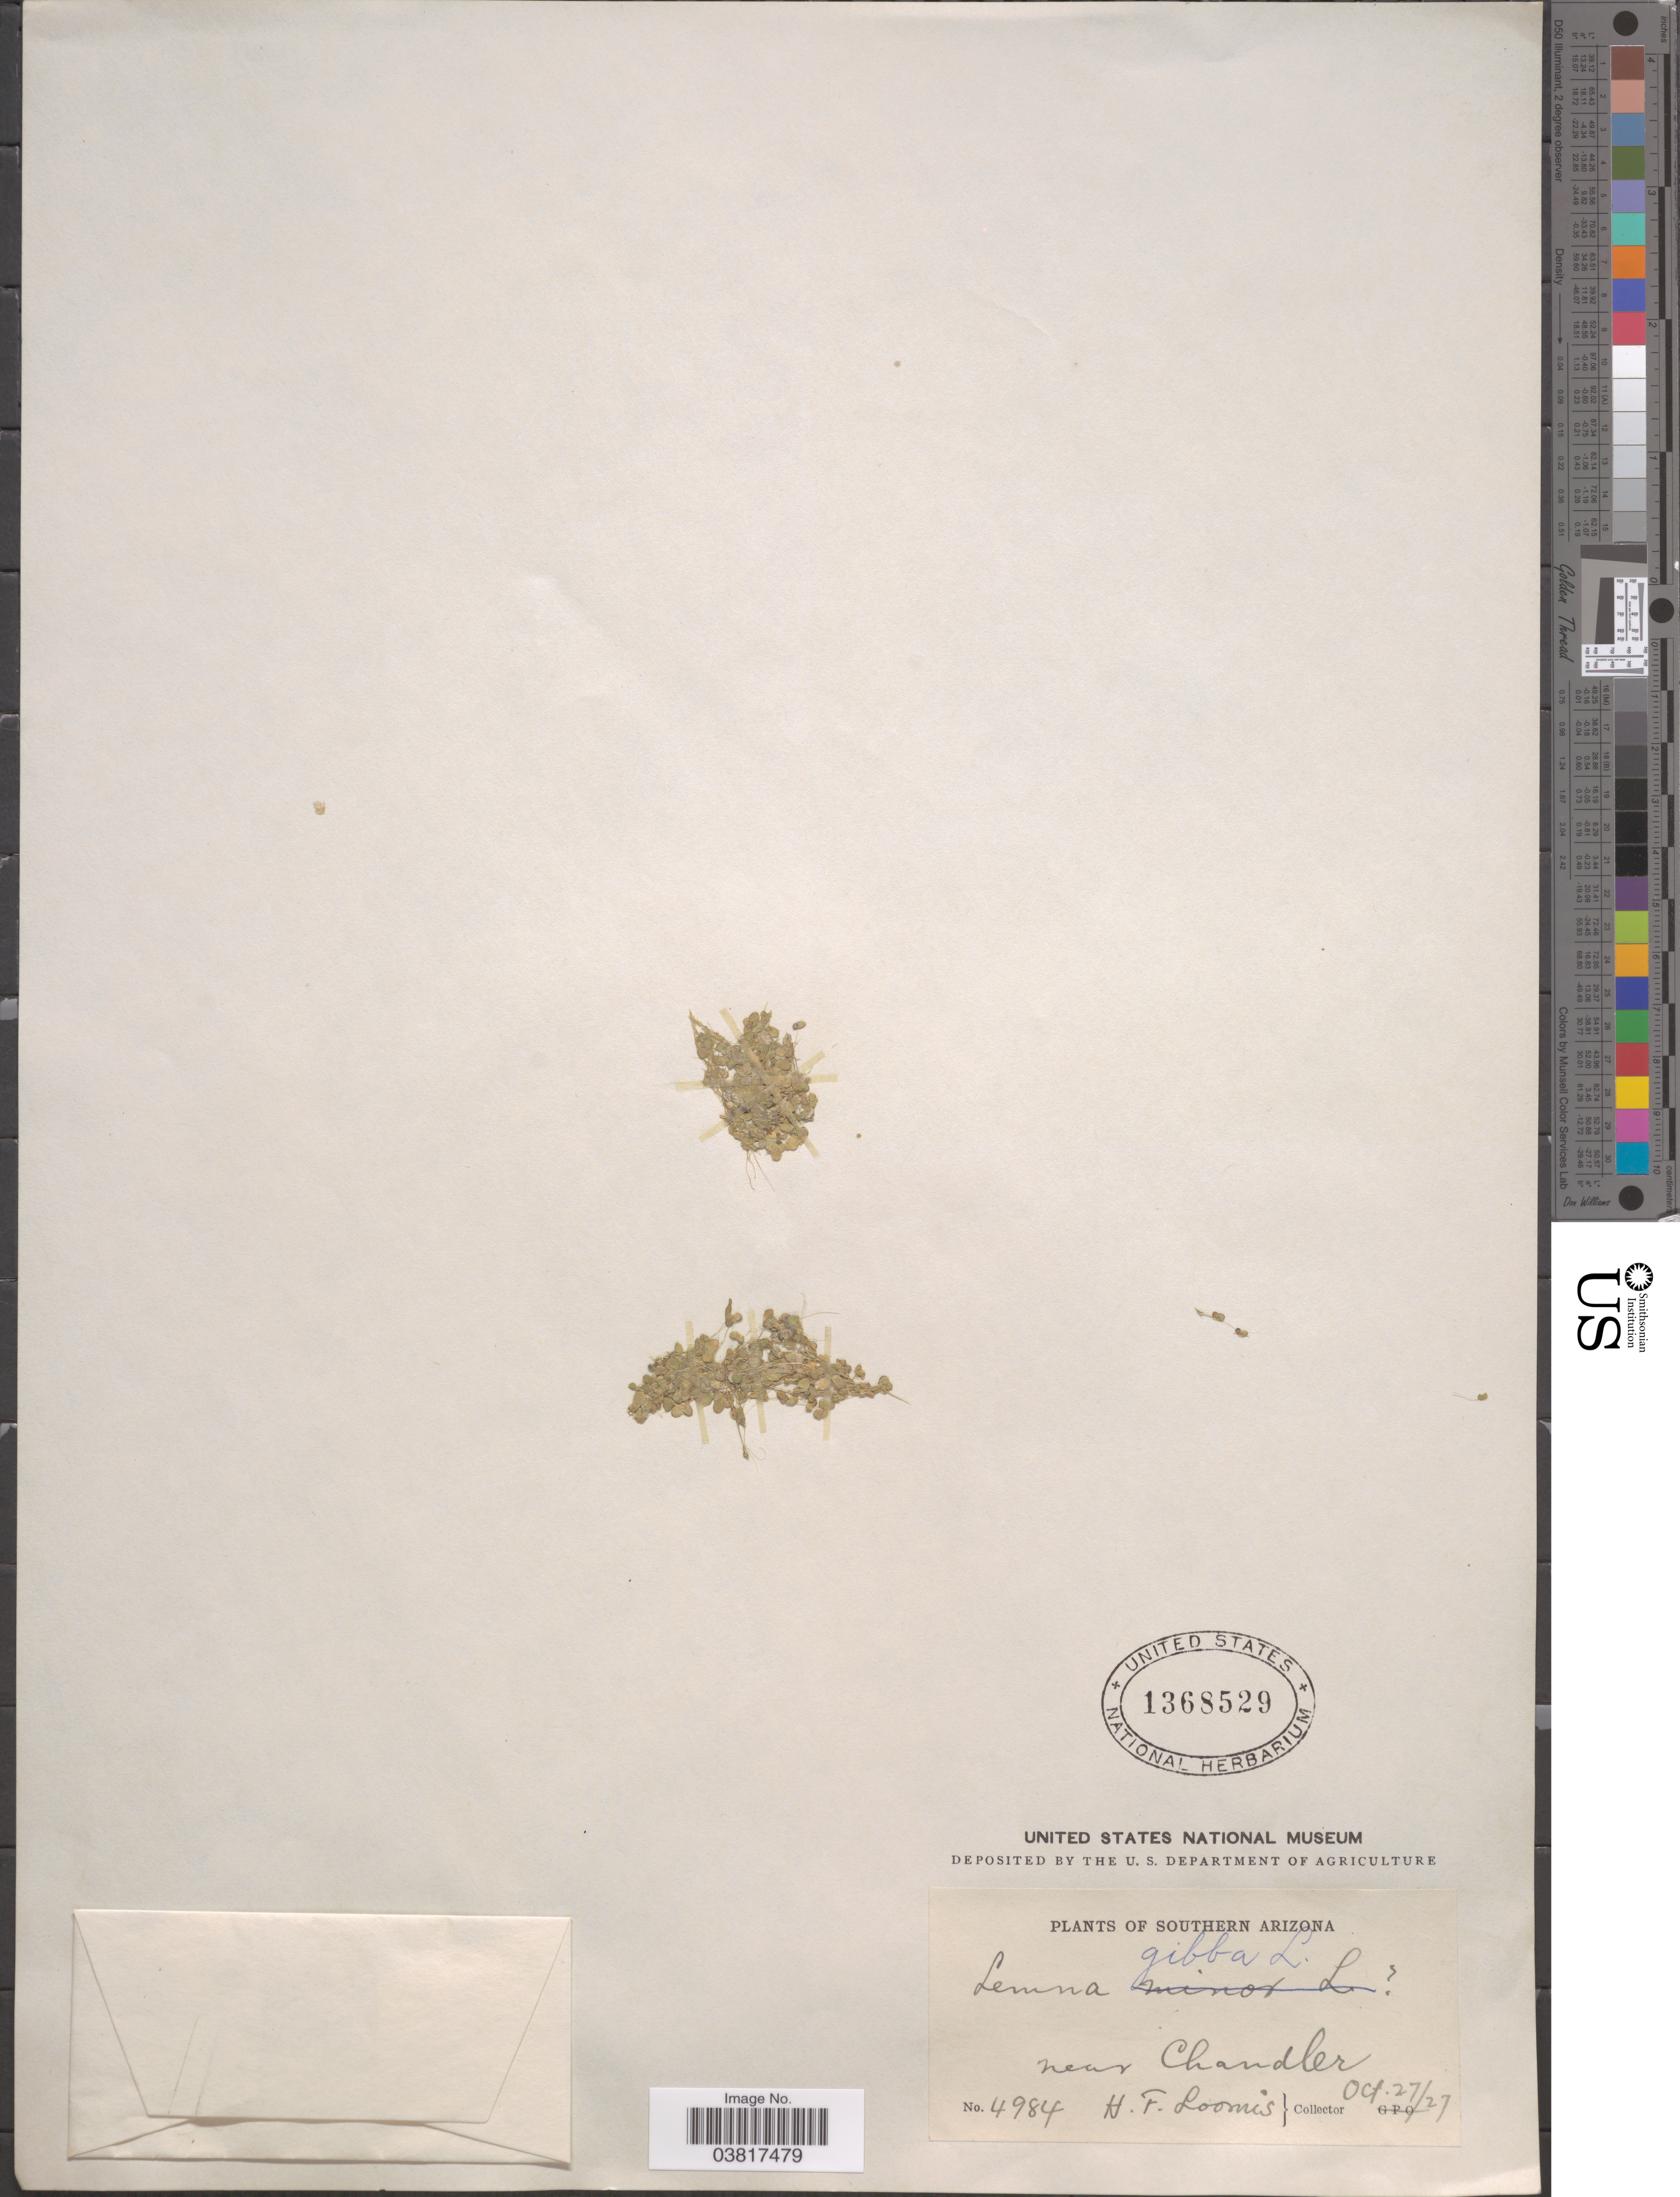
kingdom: Plantae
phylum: Tracheophyta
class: Liliopsida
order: Alismatales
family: Araceae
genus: Lemna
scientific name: Lemna gibba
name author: L.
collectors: H. F. Loomis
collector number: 4984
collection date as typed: Transcribed d/m/y: 27/10/27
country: United States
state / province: Arizona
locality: Southern Arizona. Near Chandler.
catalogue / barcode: US 1368529